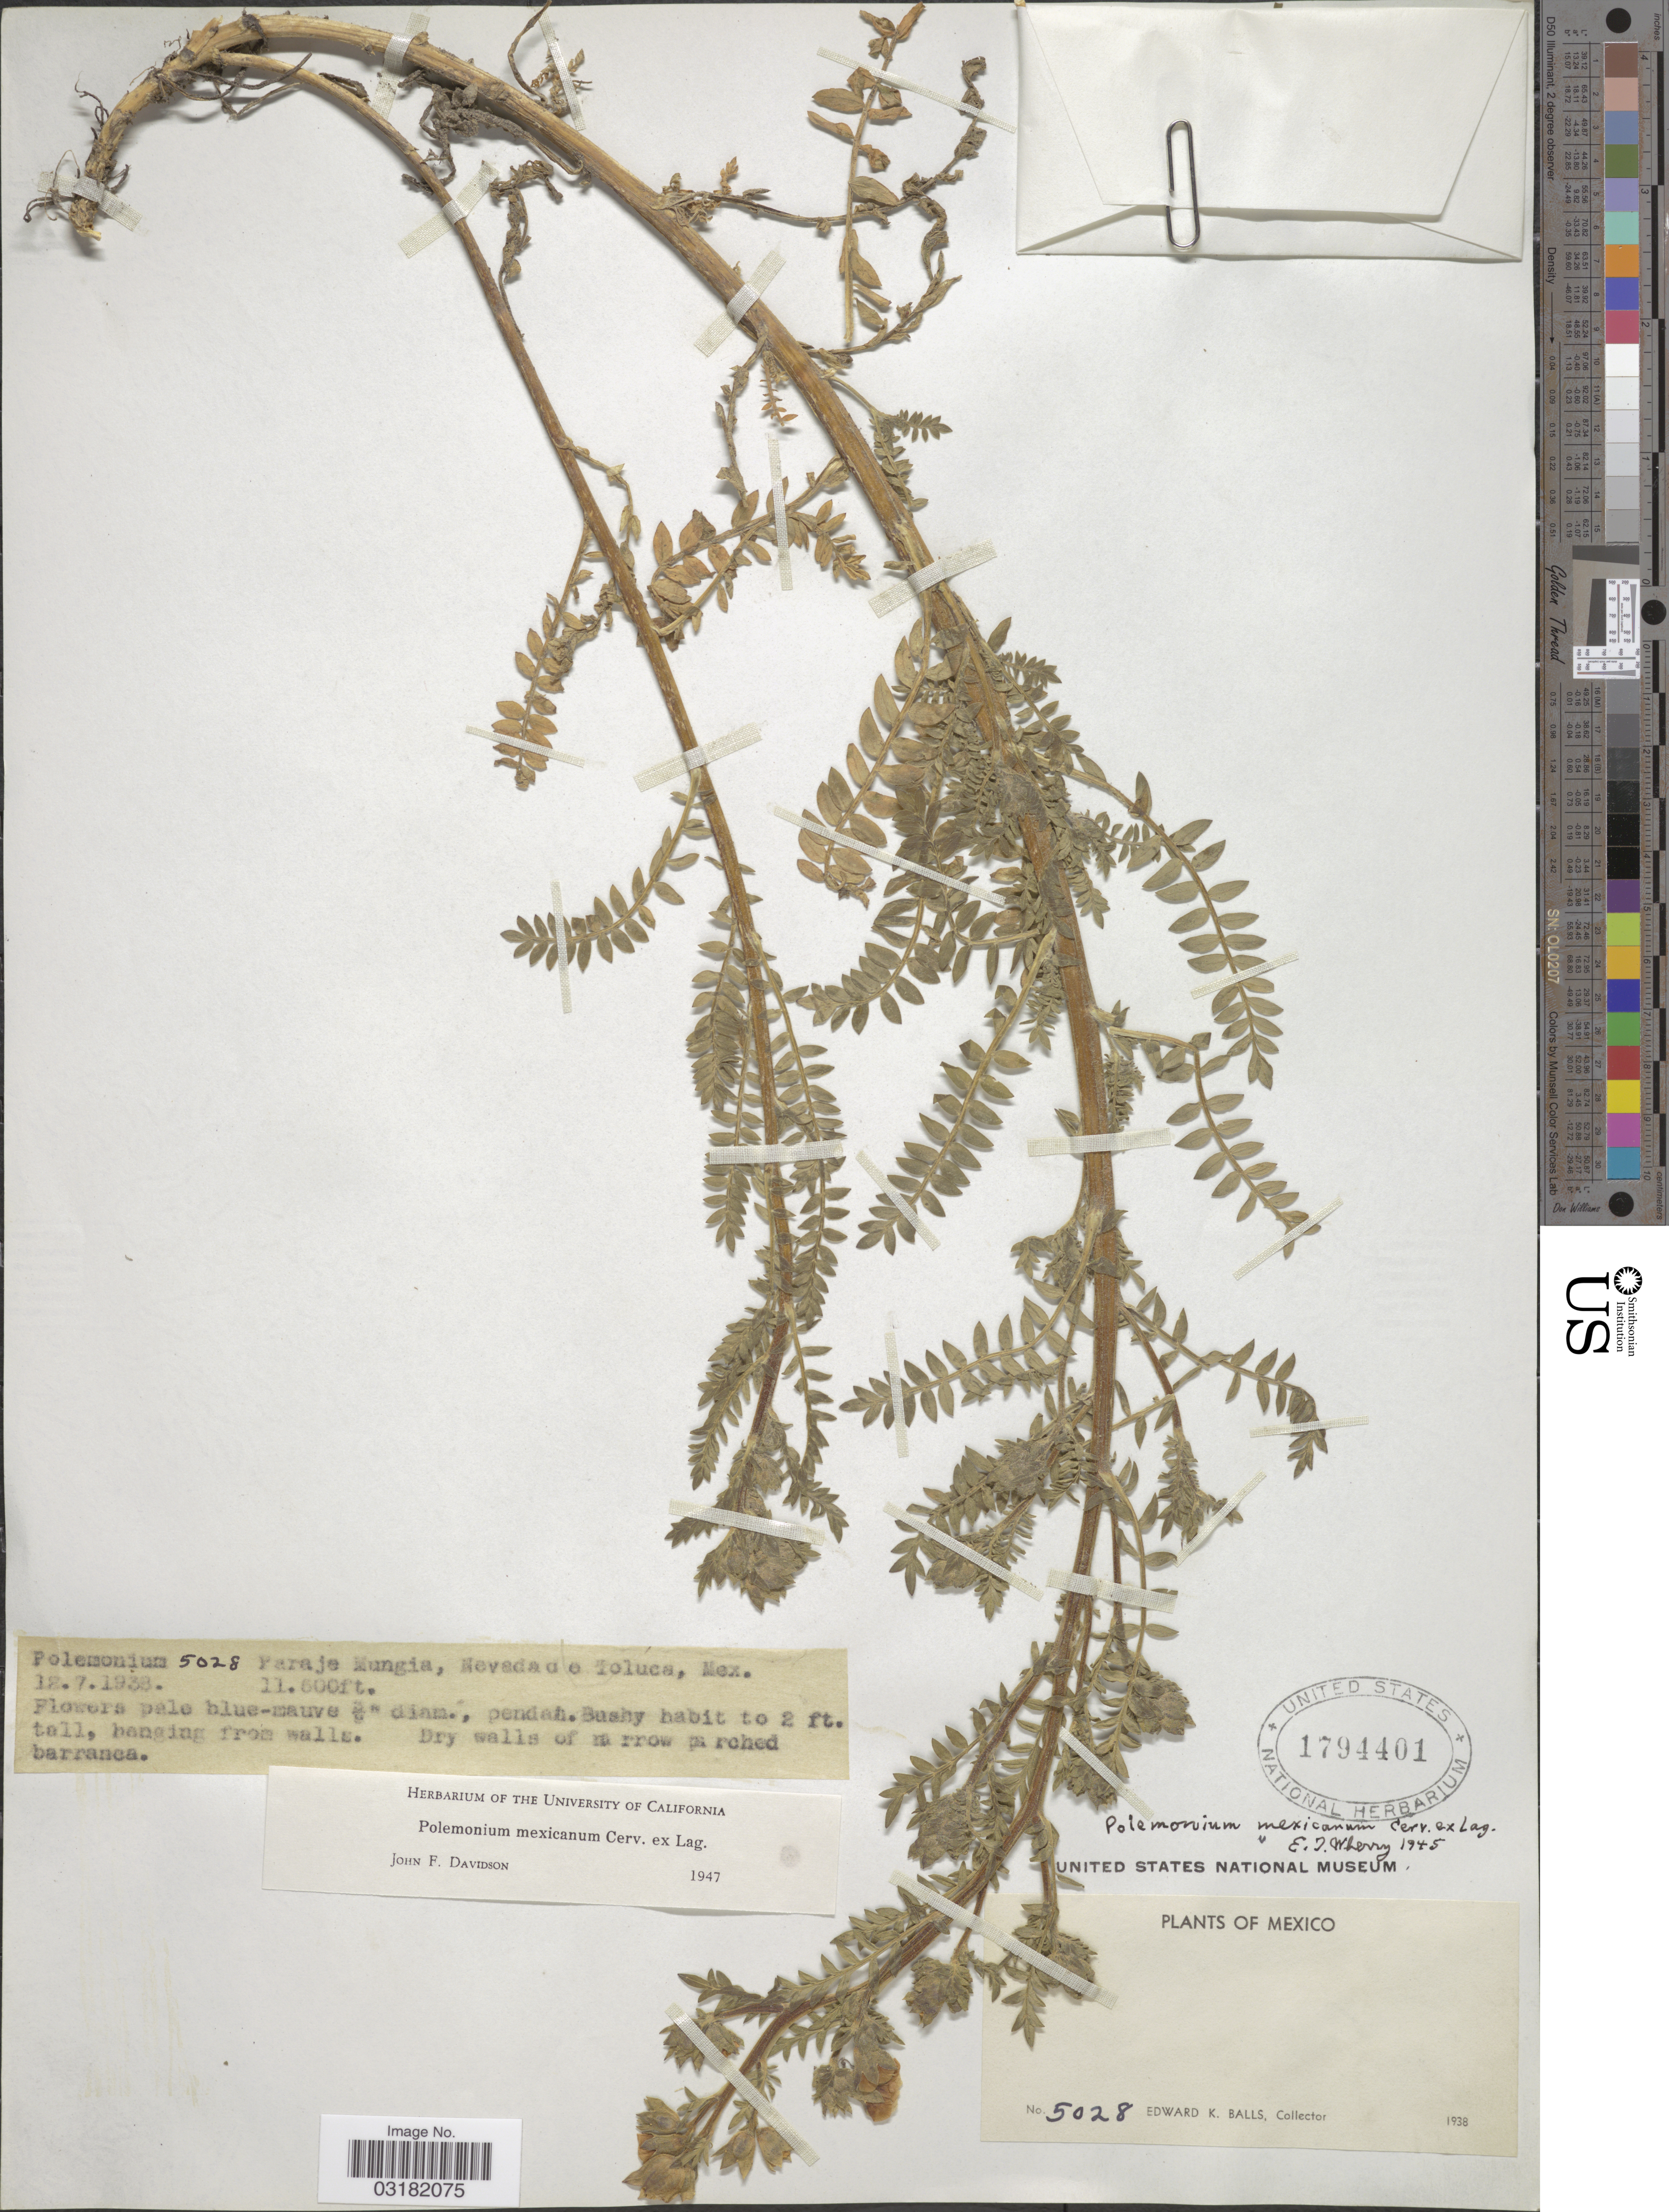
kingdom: Plantae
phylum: Tracheophyta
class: Magnoliopsida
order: Ericales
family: Polemoniaceae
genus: Polemonium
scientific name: Polemonium mexicanum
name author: Cerv. ex Lag.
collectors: E. K. Balls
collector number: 5028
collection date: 1938-07-12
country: Mexico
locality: Paraje Mungia, Nevada de Toluca, Mex.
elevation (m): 3505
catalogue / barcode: US 1794401